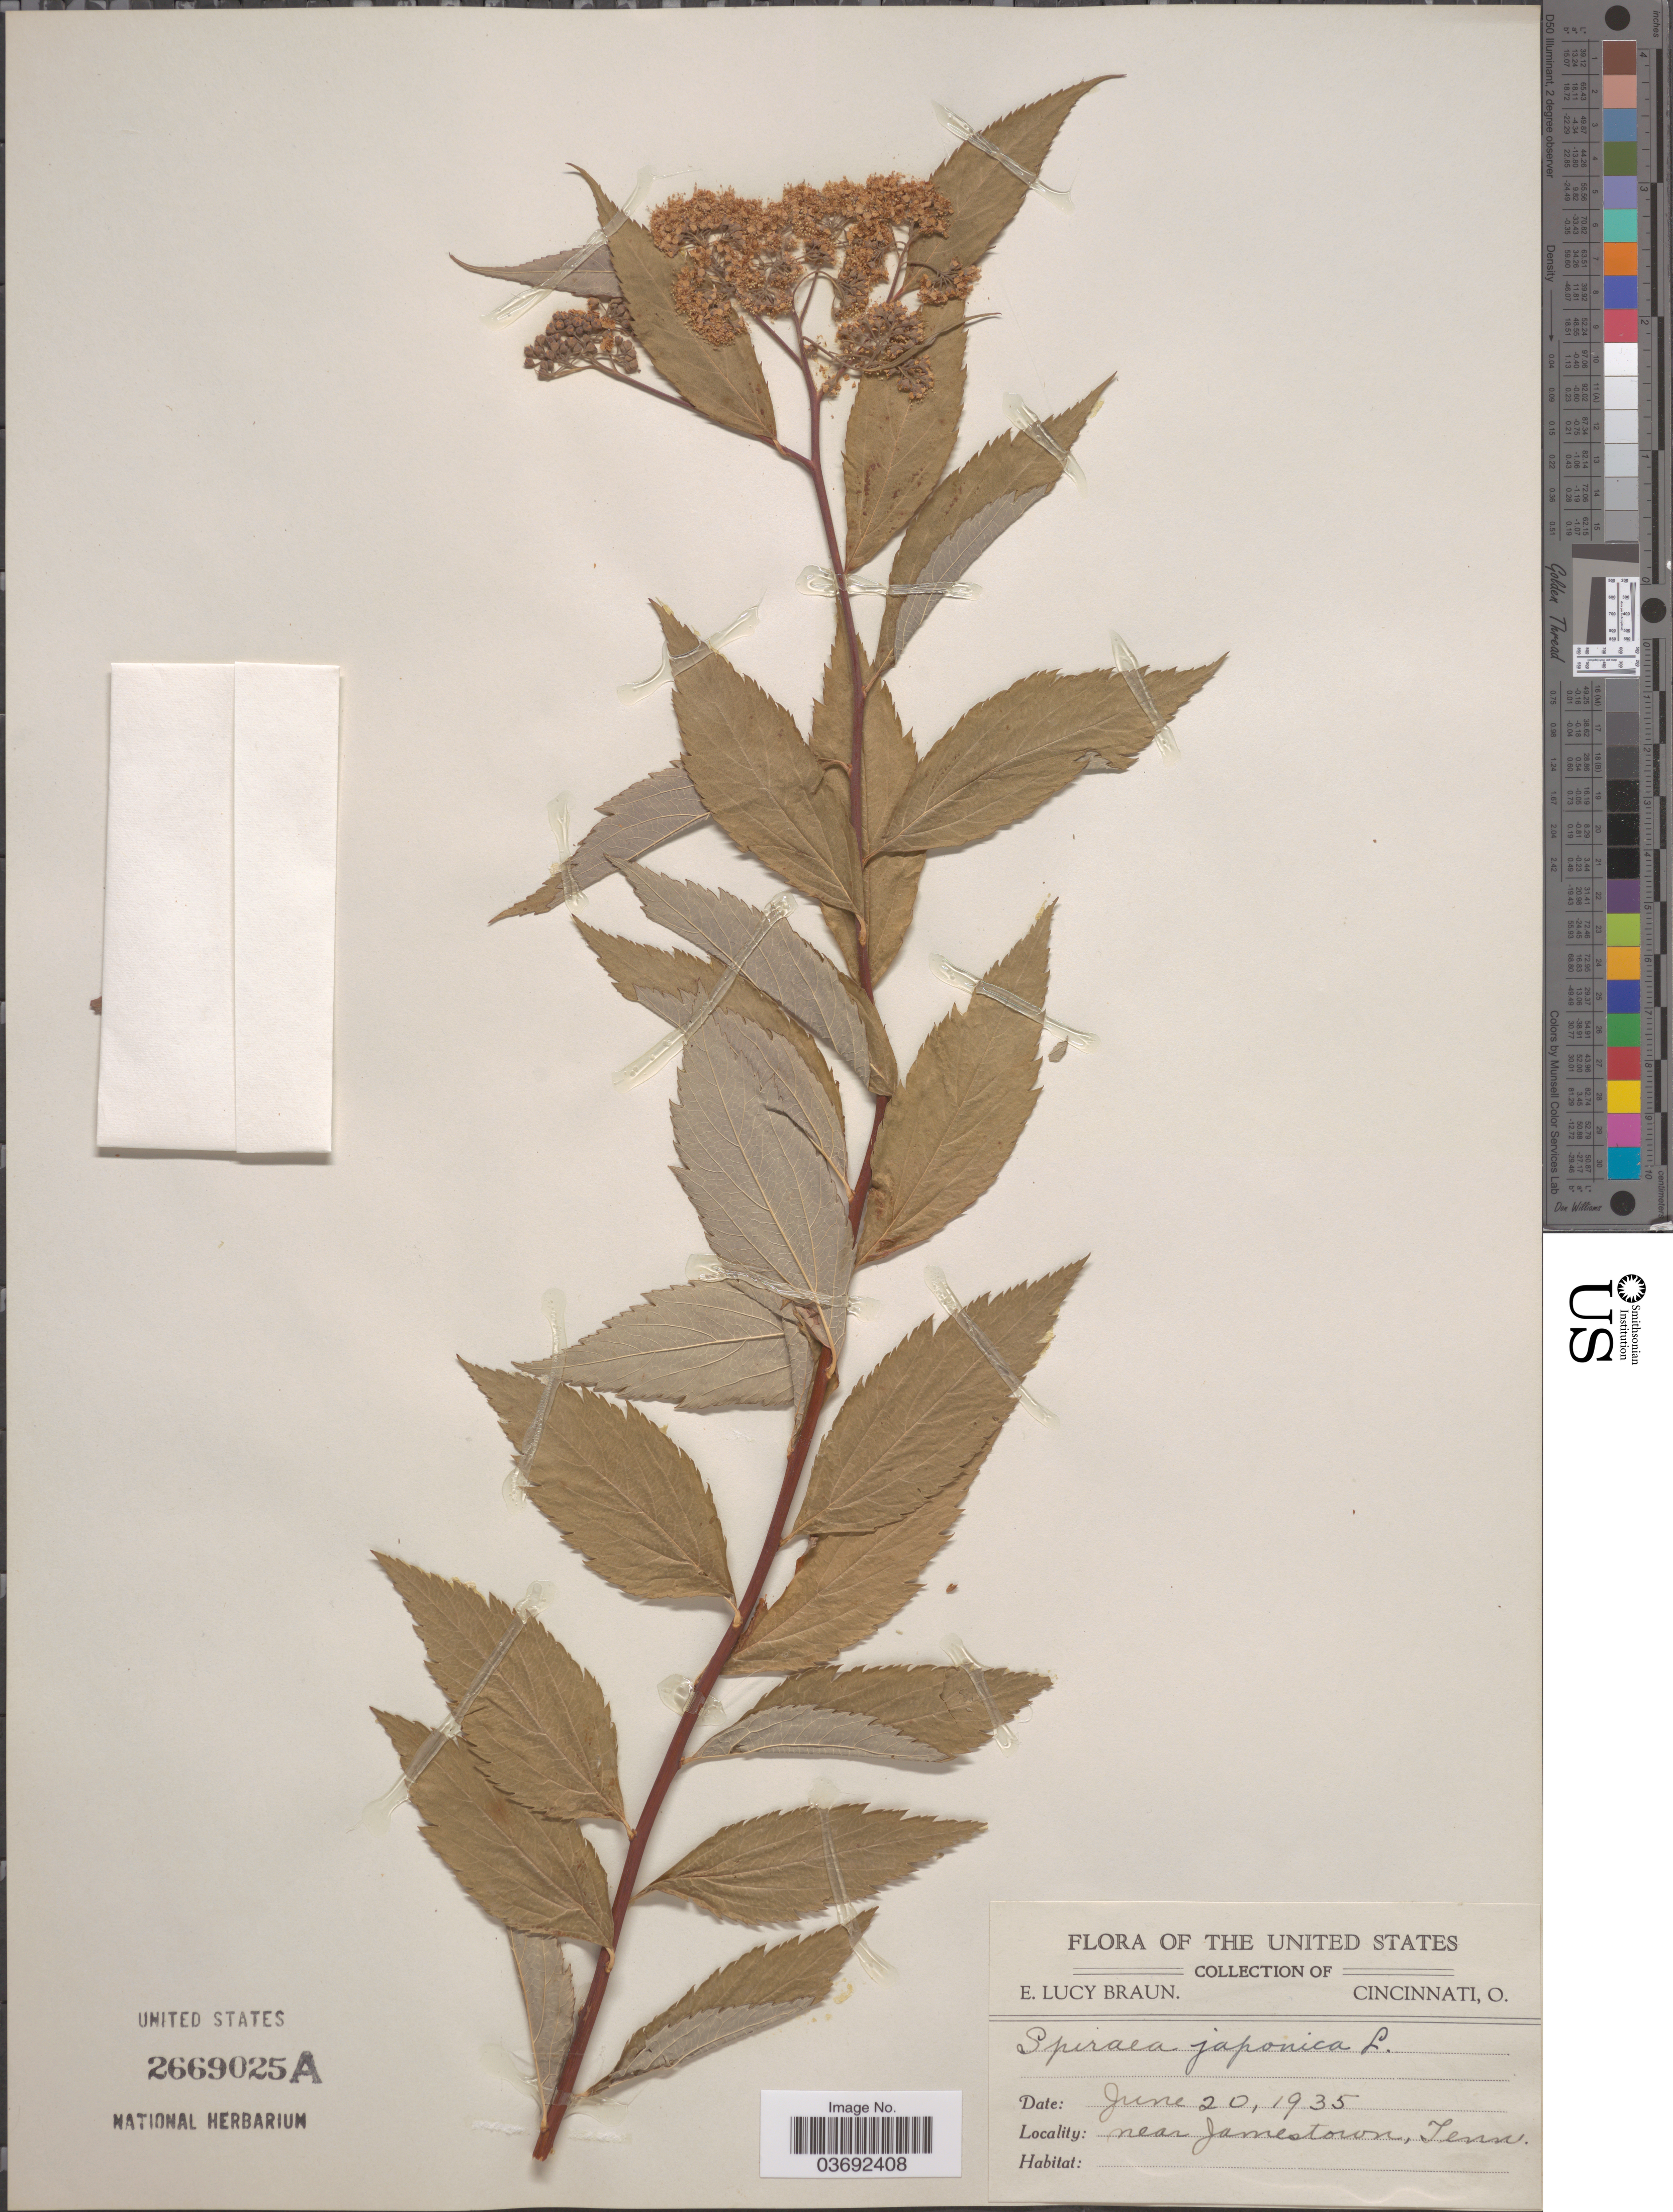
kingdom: Plantae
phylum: Tracheophyta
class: Magnoliopsida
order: Rosales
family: Rosaceae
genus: Spiraea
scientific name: Spiraea japonica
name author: L. f.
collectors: E. L. Braun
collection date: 1935-06-20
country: United States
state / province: Tennessee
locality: Near Jamestown.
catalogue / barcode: US 2669025A